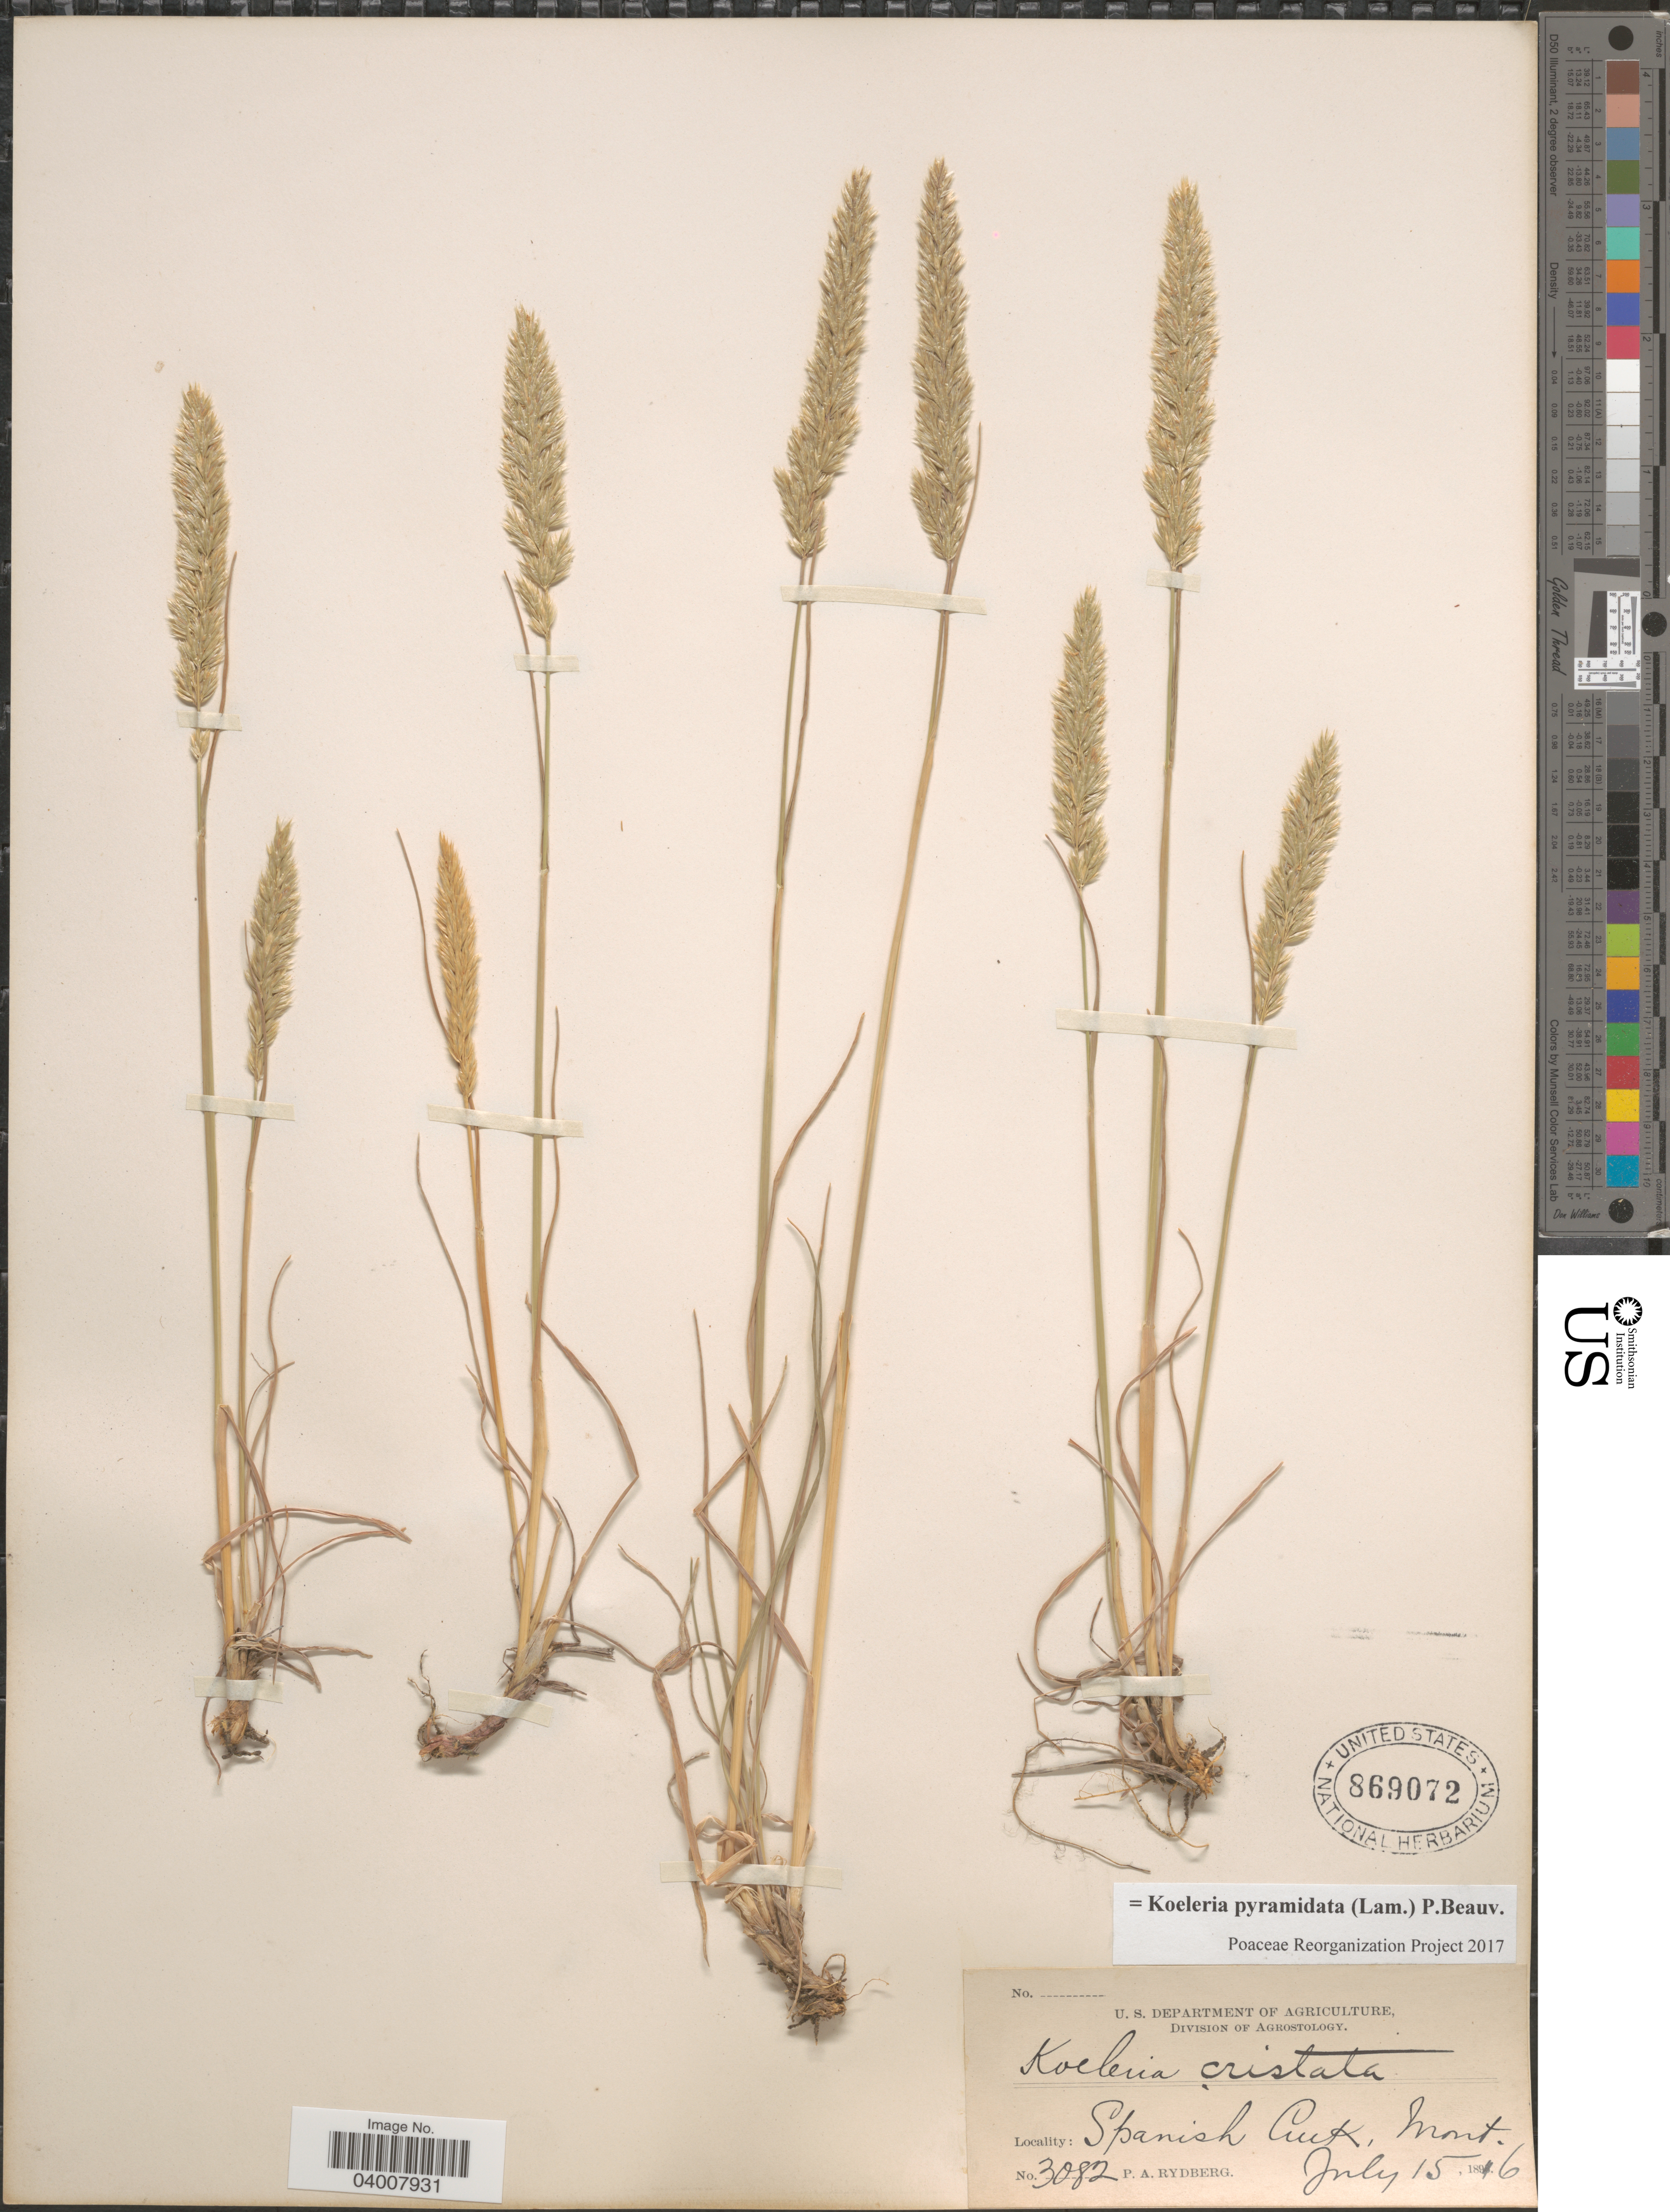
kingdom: Plantae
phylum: Tracheophyta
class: Liliopsida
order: Poales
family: Poaceae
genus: Koeleria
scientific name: Koeleria pyramidata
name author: (Lam.) P. Beauv.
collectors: P. A. Rydberg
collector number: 3082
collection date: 1896-07-15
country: United States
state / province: Montana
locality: Spanish Creek.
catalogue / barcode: US 869072